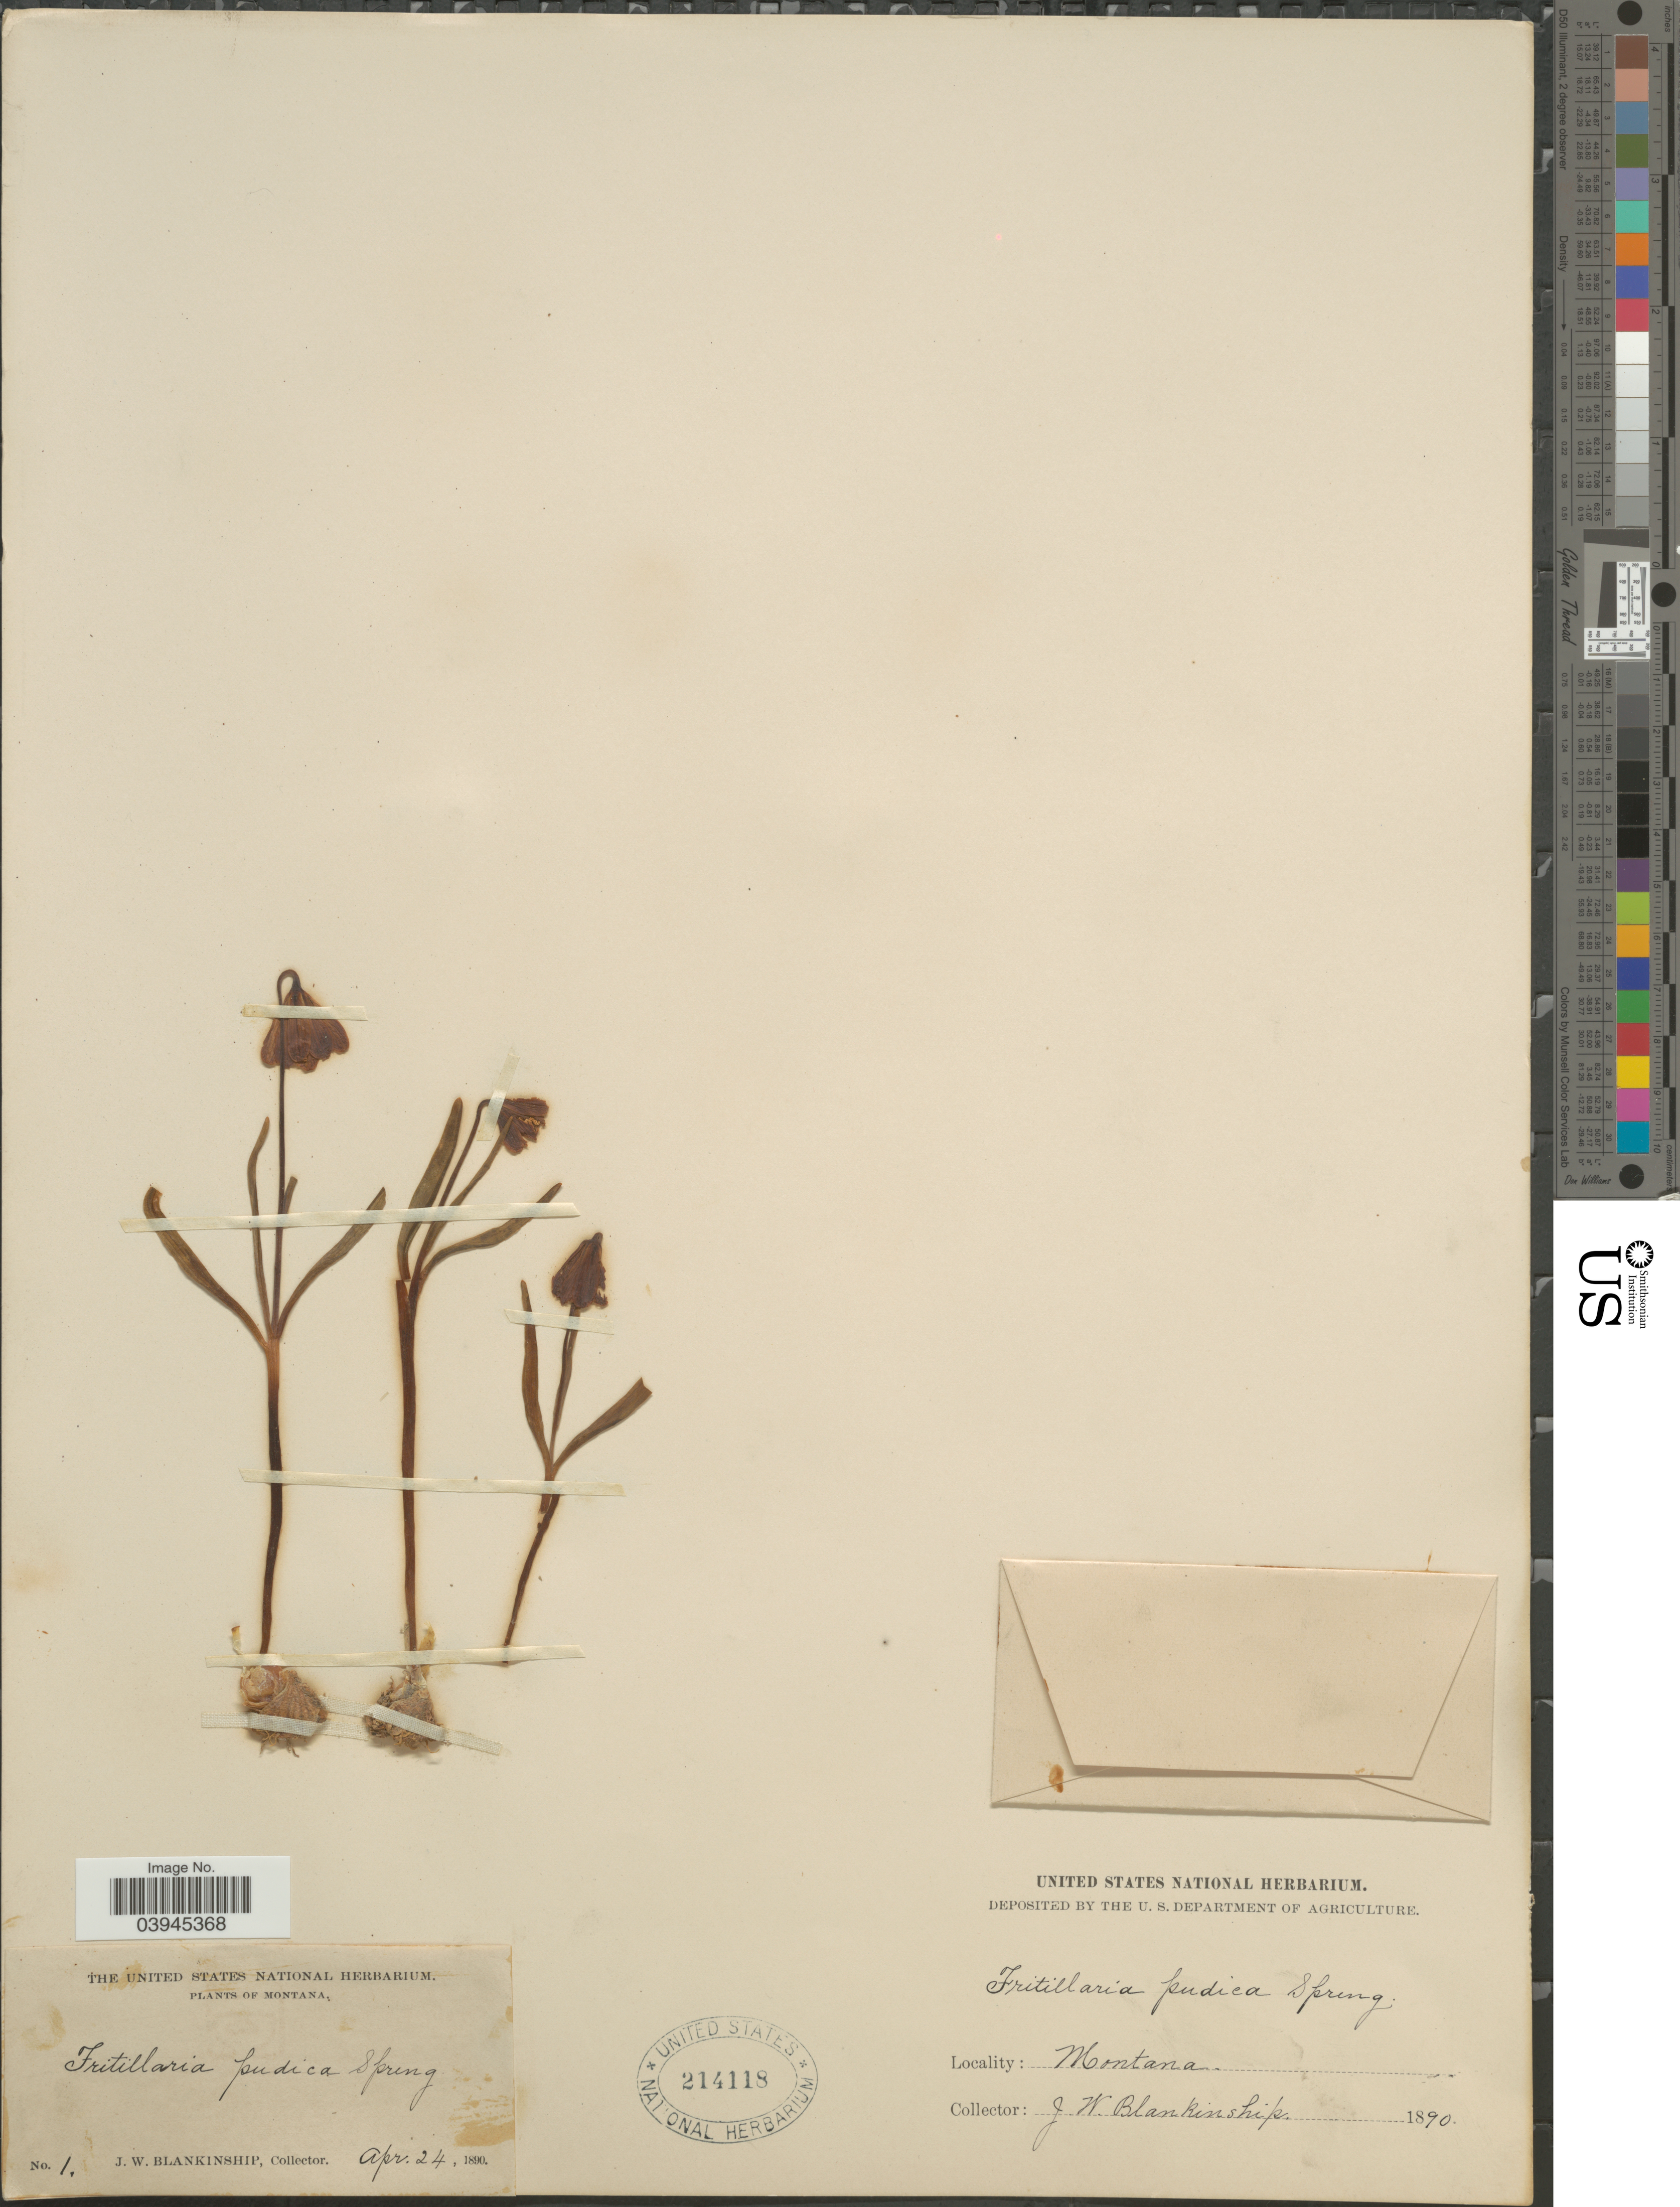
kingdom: Plantae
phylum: Tracheophyta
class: Liliopsida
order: Liliales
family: Liliaceae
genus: Fritillaria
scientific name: Fritillaria pudica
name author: (Pursh) Spreng.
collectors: J. W. Blankinship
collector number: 1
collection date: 1890-04-24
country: United States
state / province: Montana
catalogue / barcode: US 214118